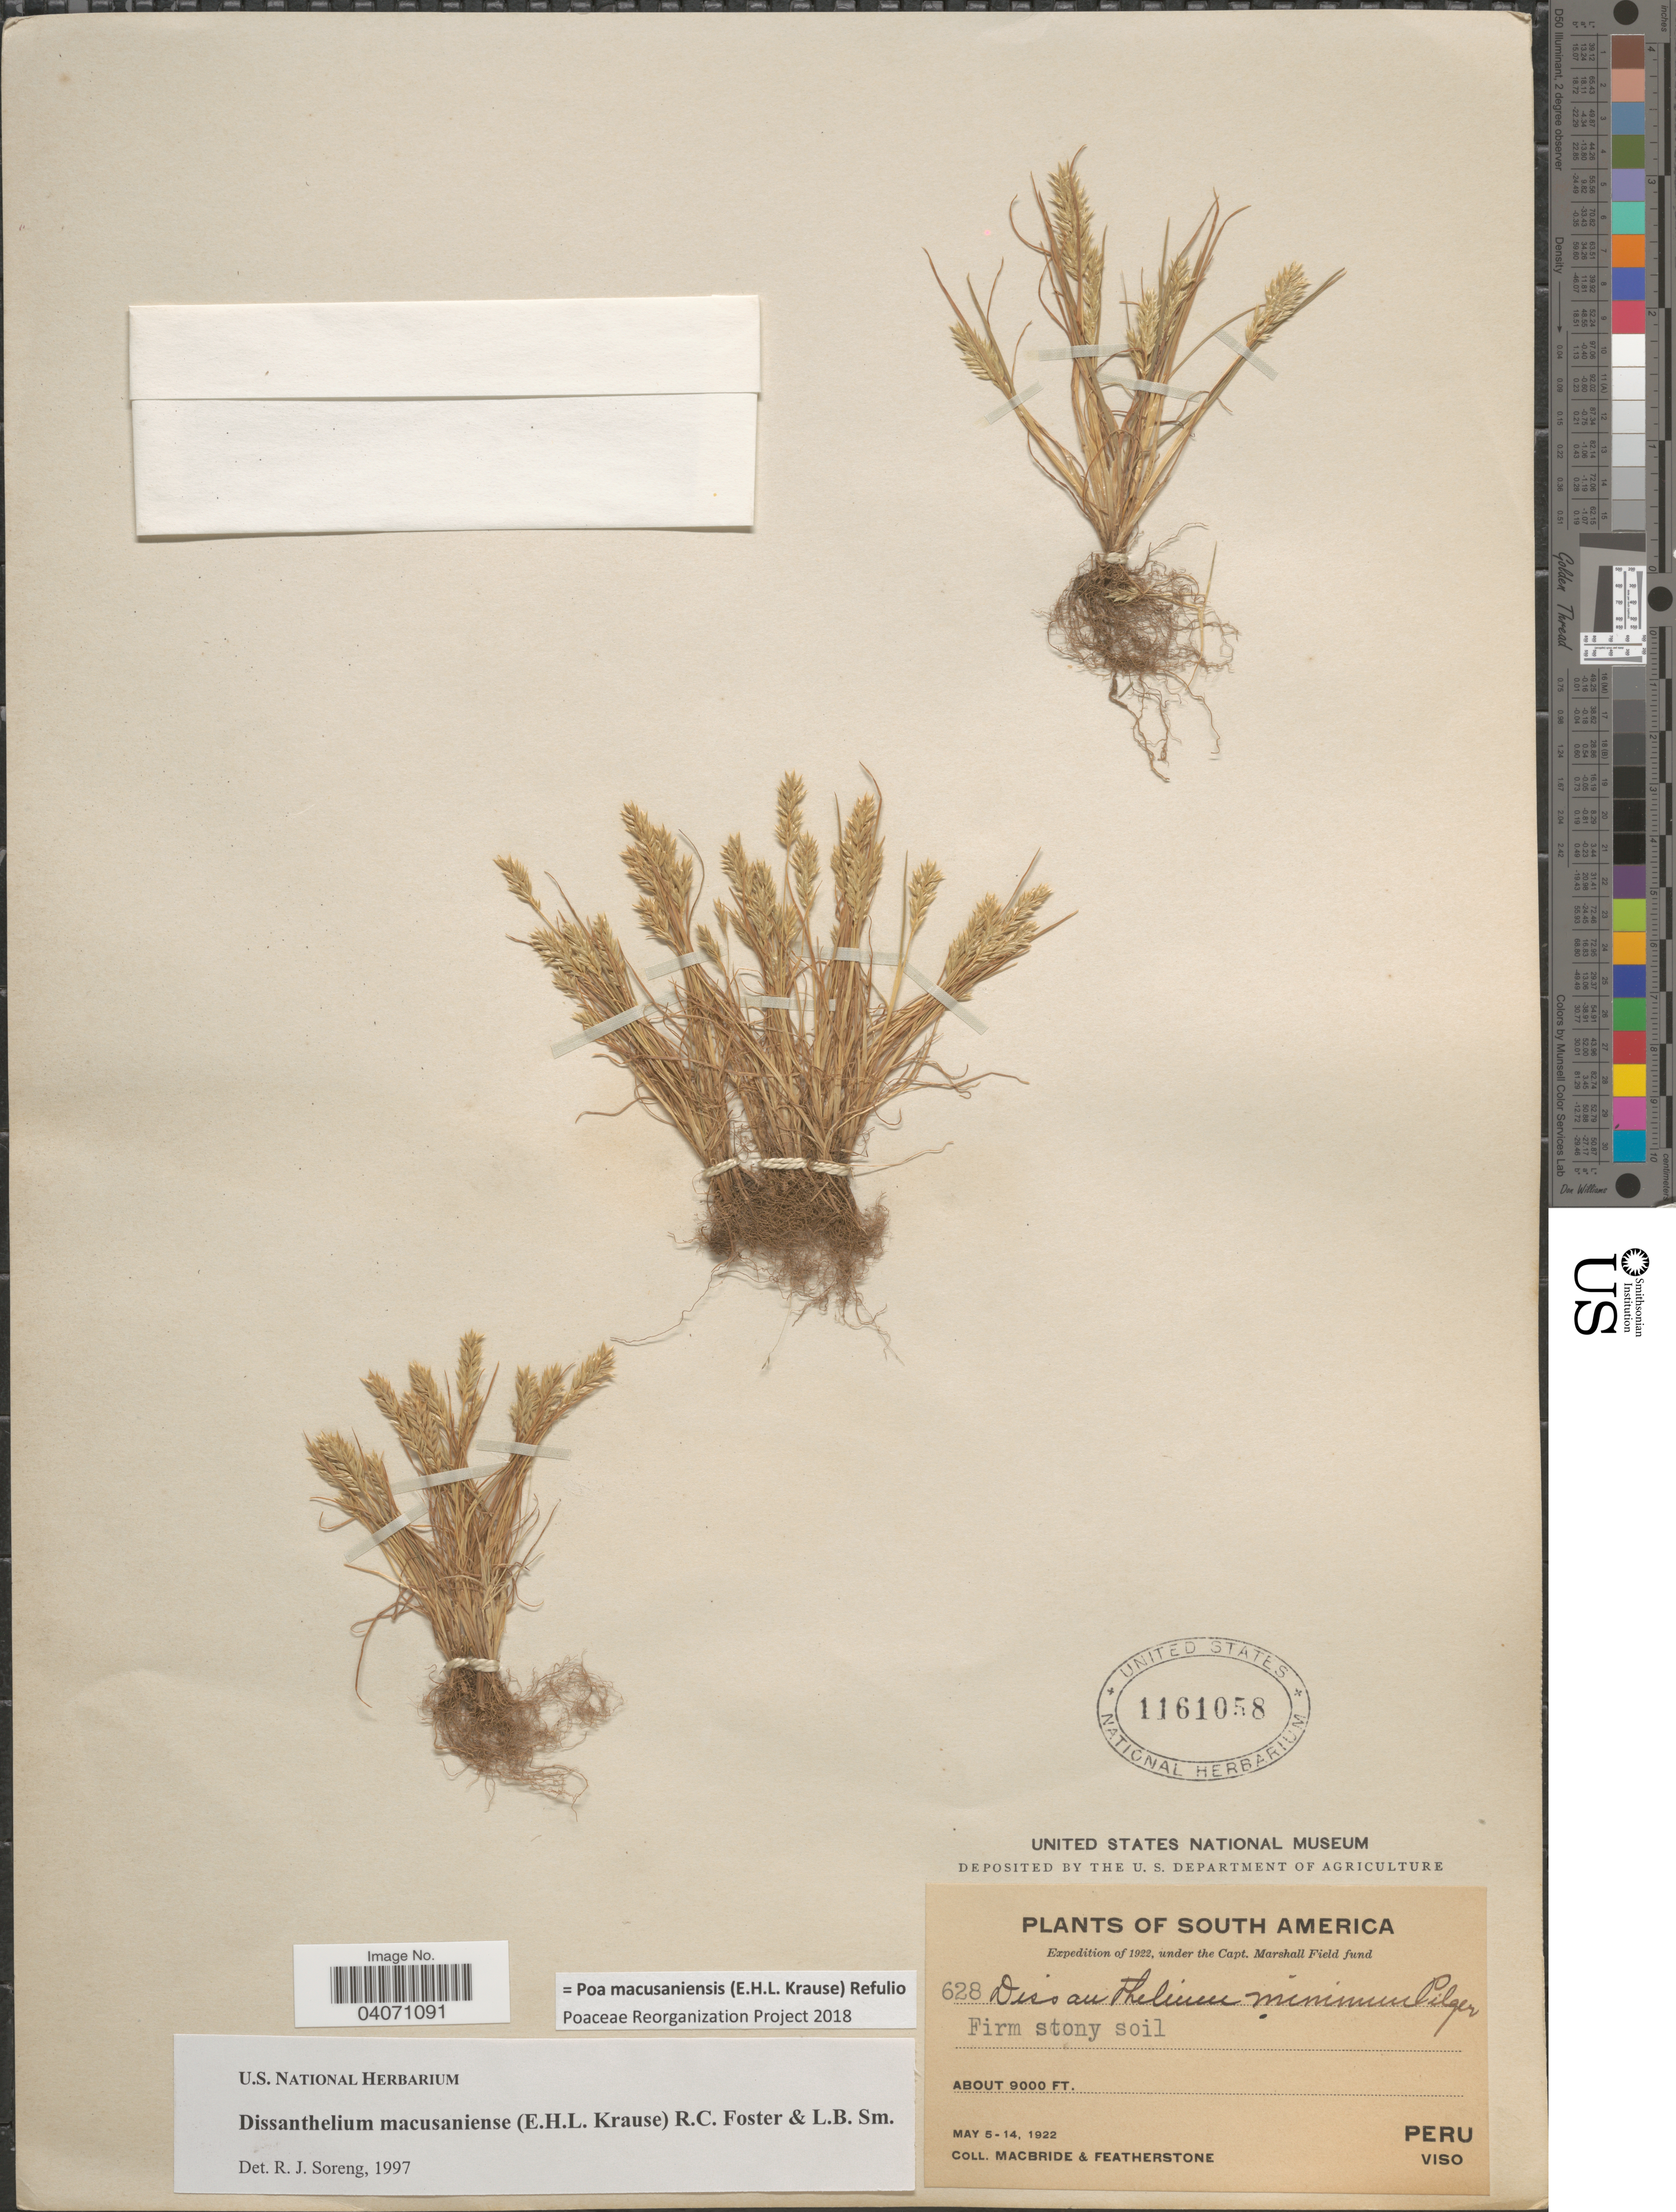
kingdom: Plantae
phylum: Tracheophyta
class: Liliopsida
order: Poales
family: Poaceae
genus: Poa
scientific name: Poa macusaniensis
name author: (E.H.L. Krause) Refulio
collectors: Macbride, -- & -. Featherstone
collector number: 628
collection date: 1922-05-05/1922-05-14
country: Peru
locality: Expedition of 1922, under the Capt. Marshall Field fund. Viso.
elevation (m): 2743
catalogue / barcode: US 1161058